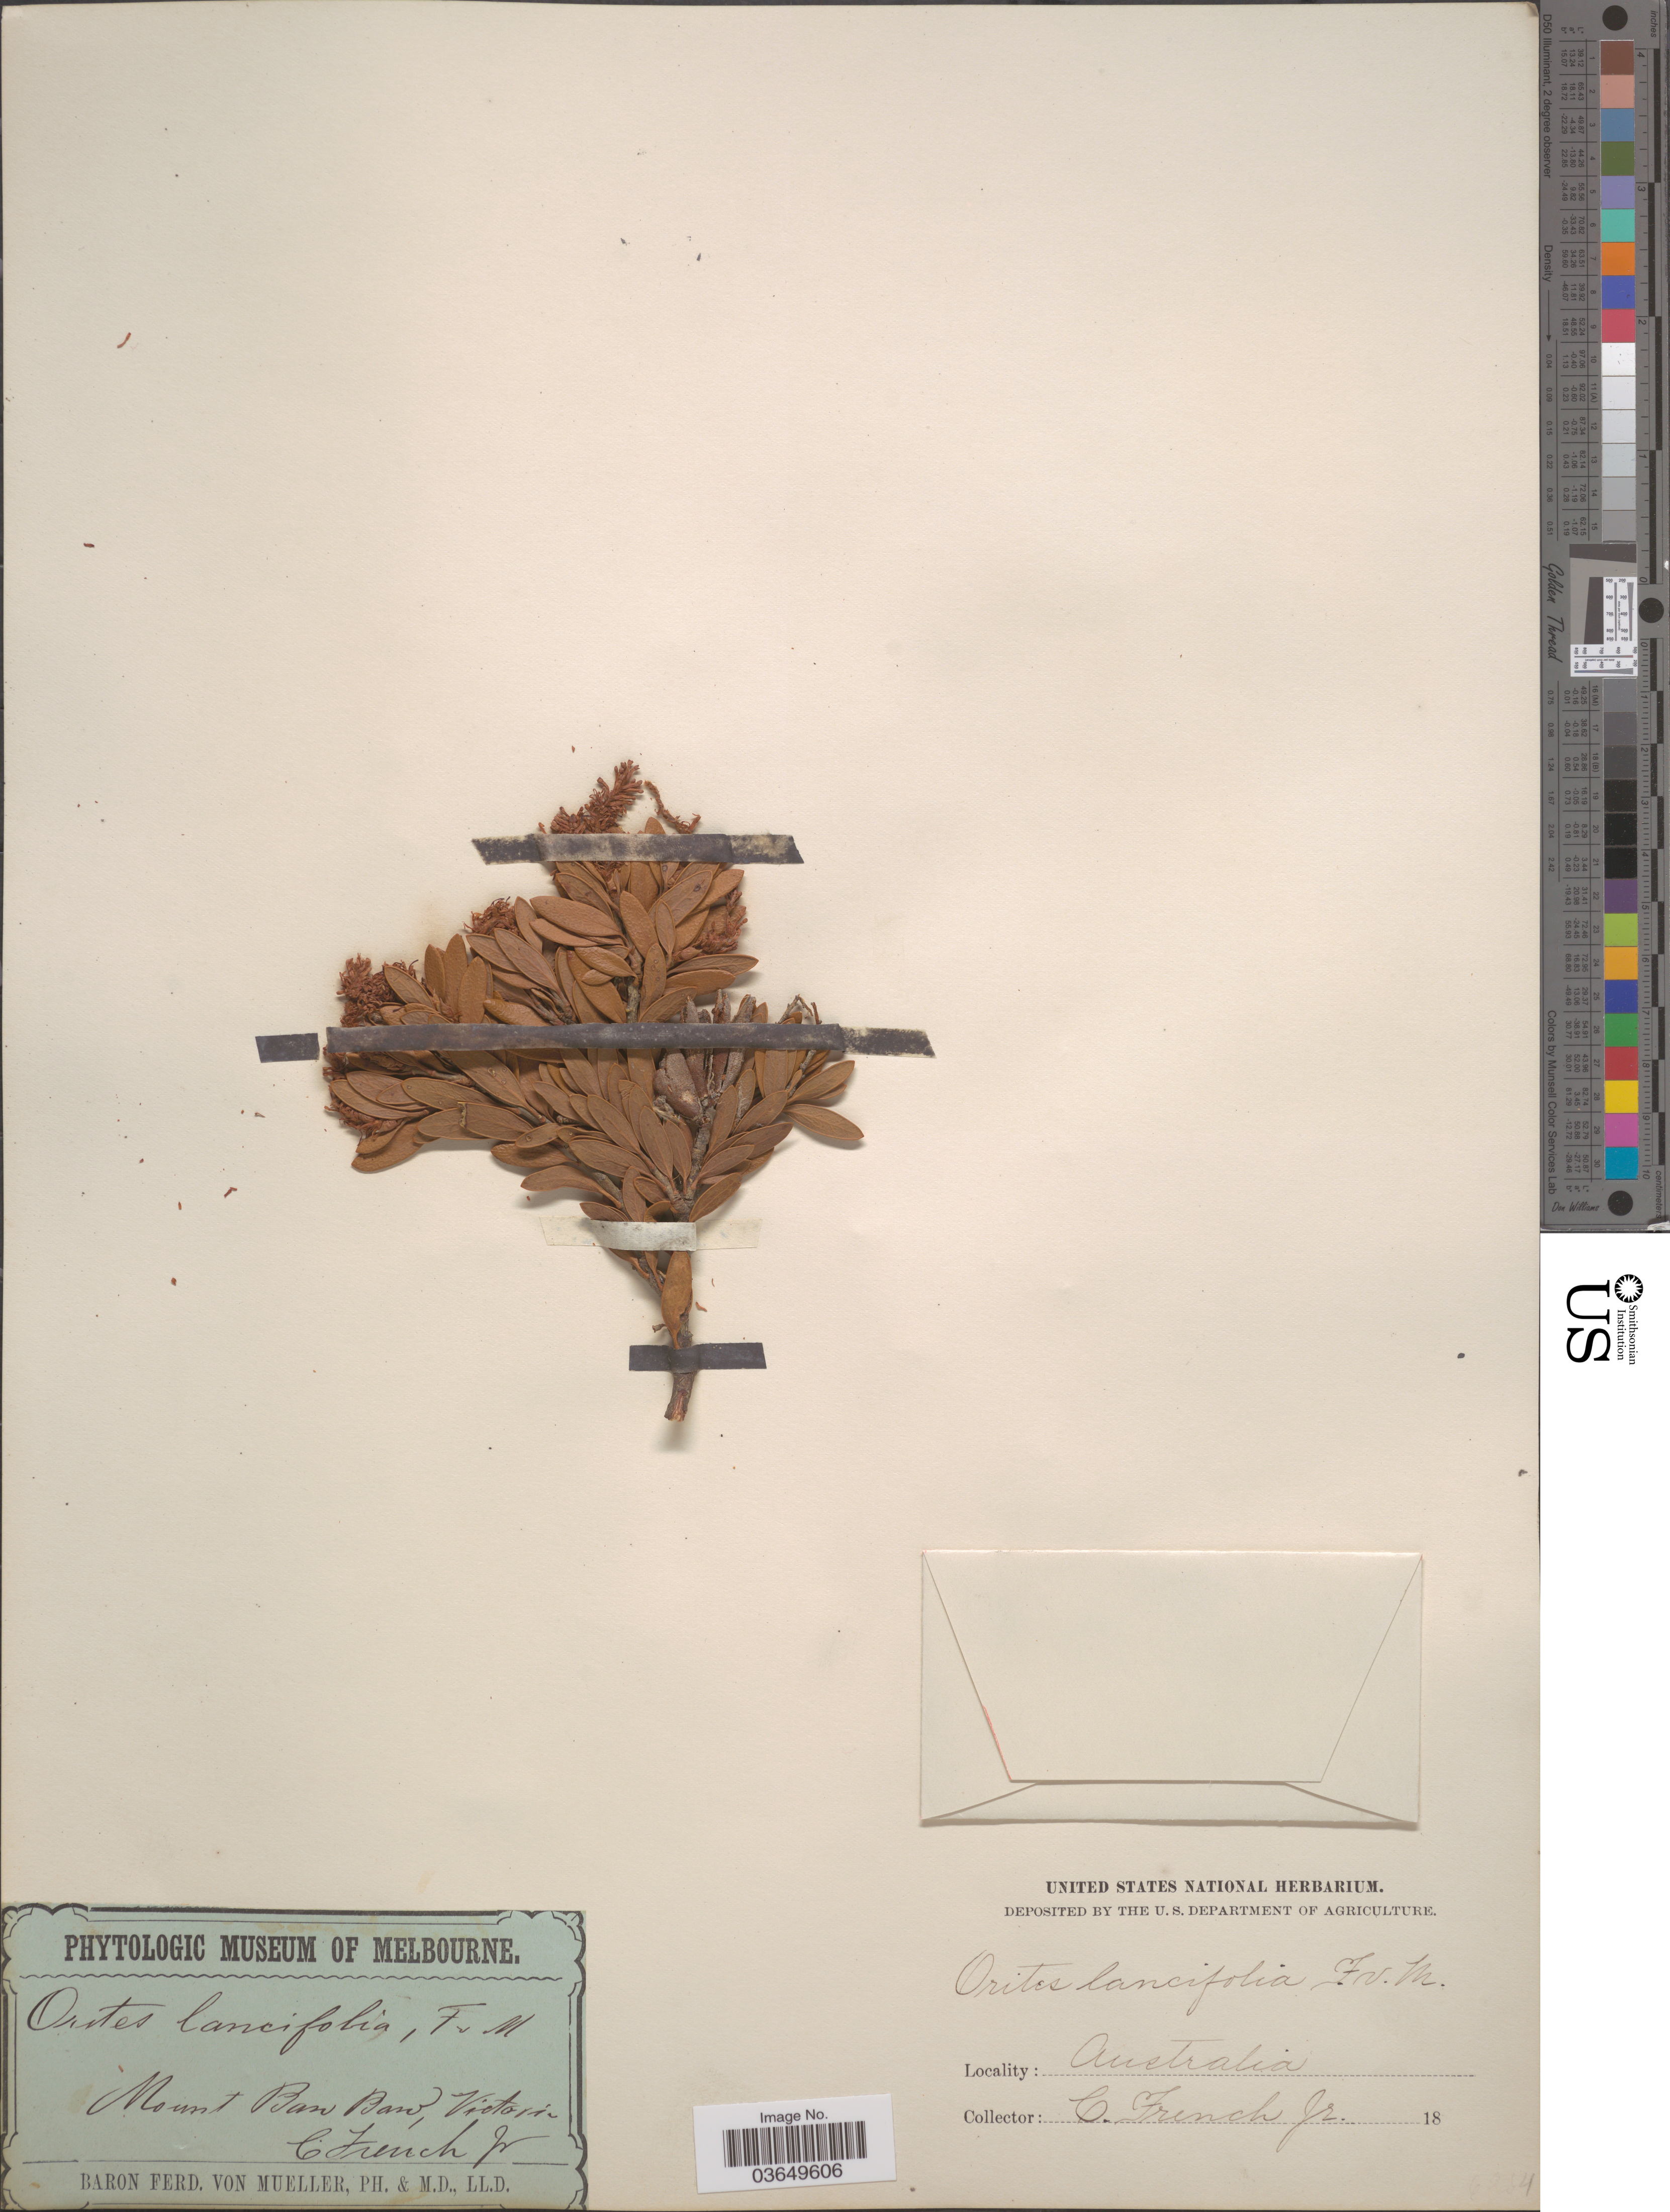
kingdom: Plantae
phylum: Tracheophyta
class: Magnoliopsida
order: Proteales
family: Proteaceae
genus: Orites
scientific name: Orites lancifolius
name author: F. Muell.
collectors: C. French Jr.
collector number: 6254*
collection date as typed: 18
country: Australia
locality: Mount Baw Baw, Victoria.